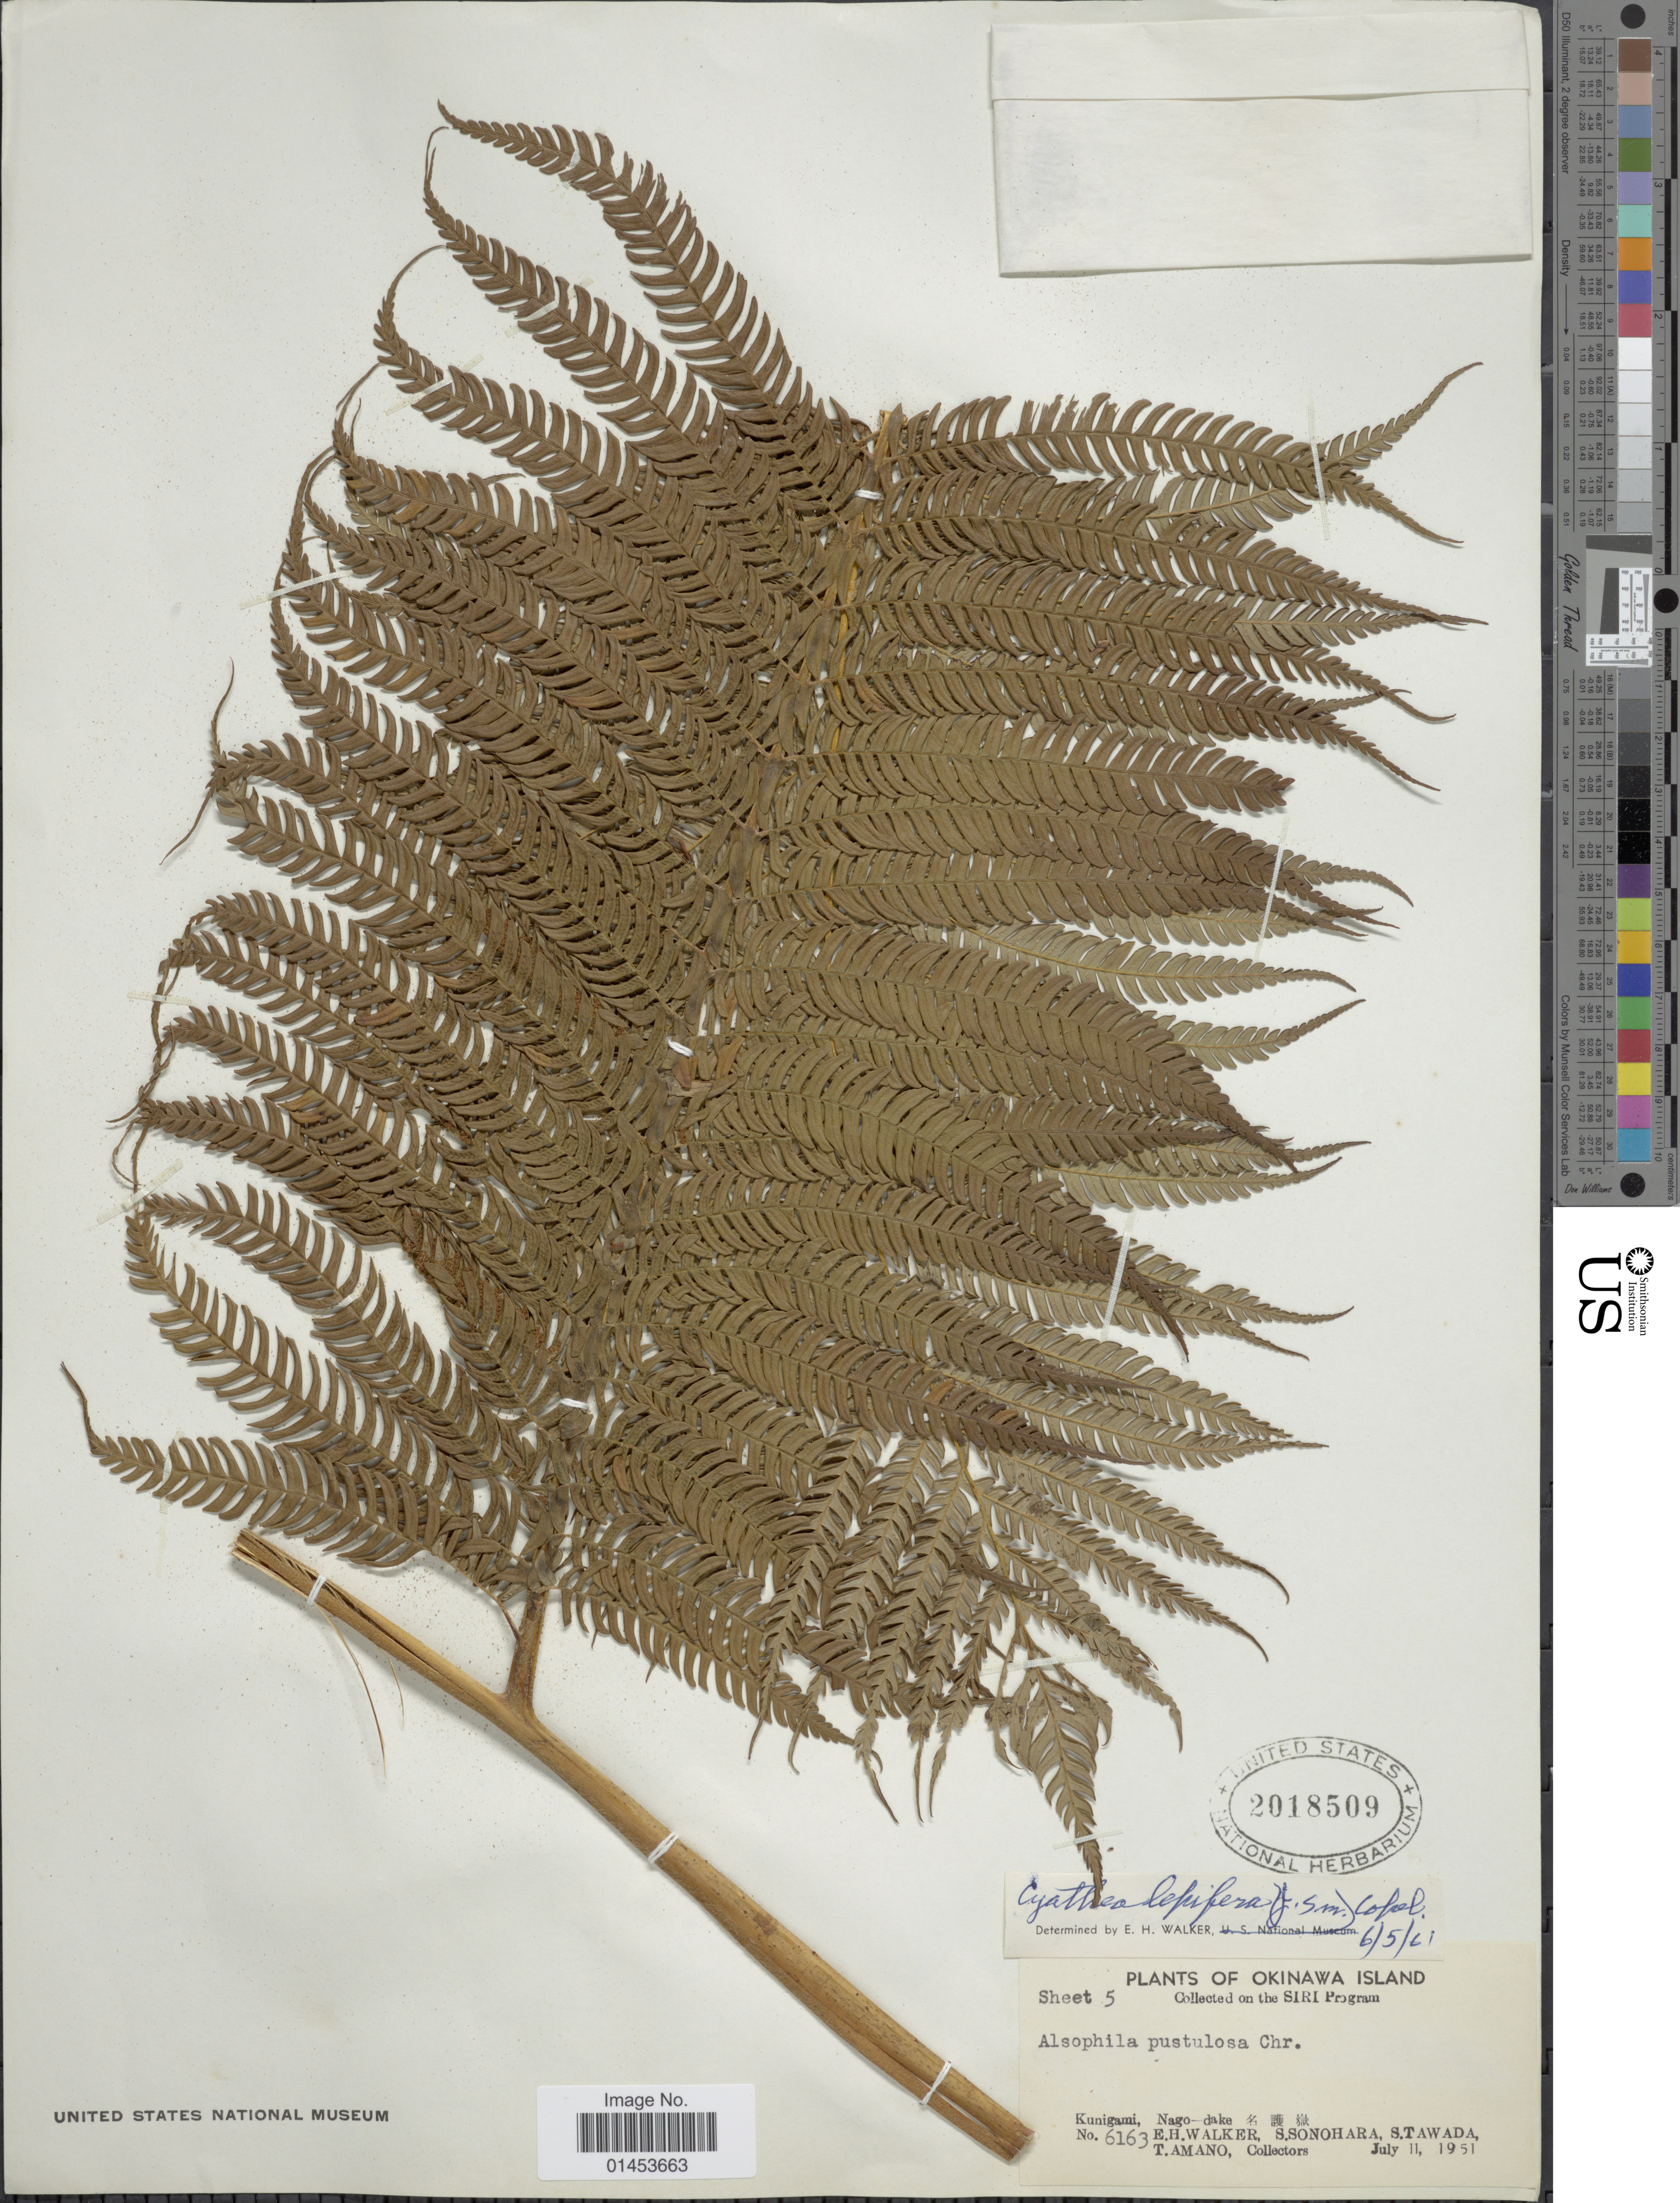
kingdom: Plantae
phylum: Tracheophyta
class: Polypodiopsida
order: Cyatheales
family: Cyatheaceae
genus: Cyathea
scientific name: Cyathea lepifera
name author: (J. Sm.) Copel.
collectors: E. H. Walker, S. Sonohara, S. Tawada & T. Amano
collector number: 6163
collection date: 1951-07-11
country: Japan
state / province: Okinawa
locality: Okinawa Island, Kunigami, Nago-dake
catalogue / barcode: US 2018509